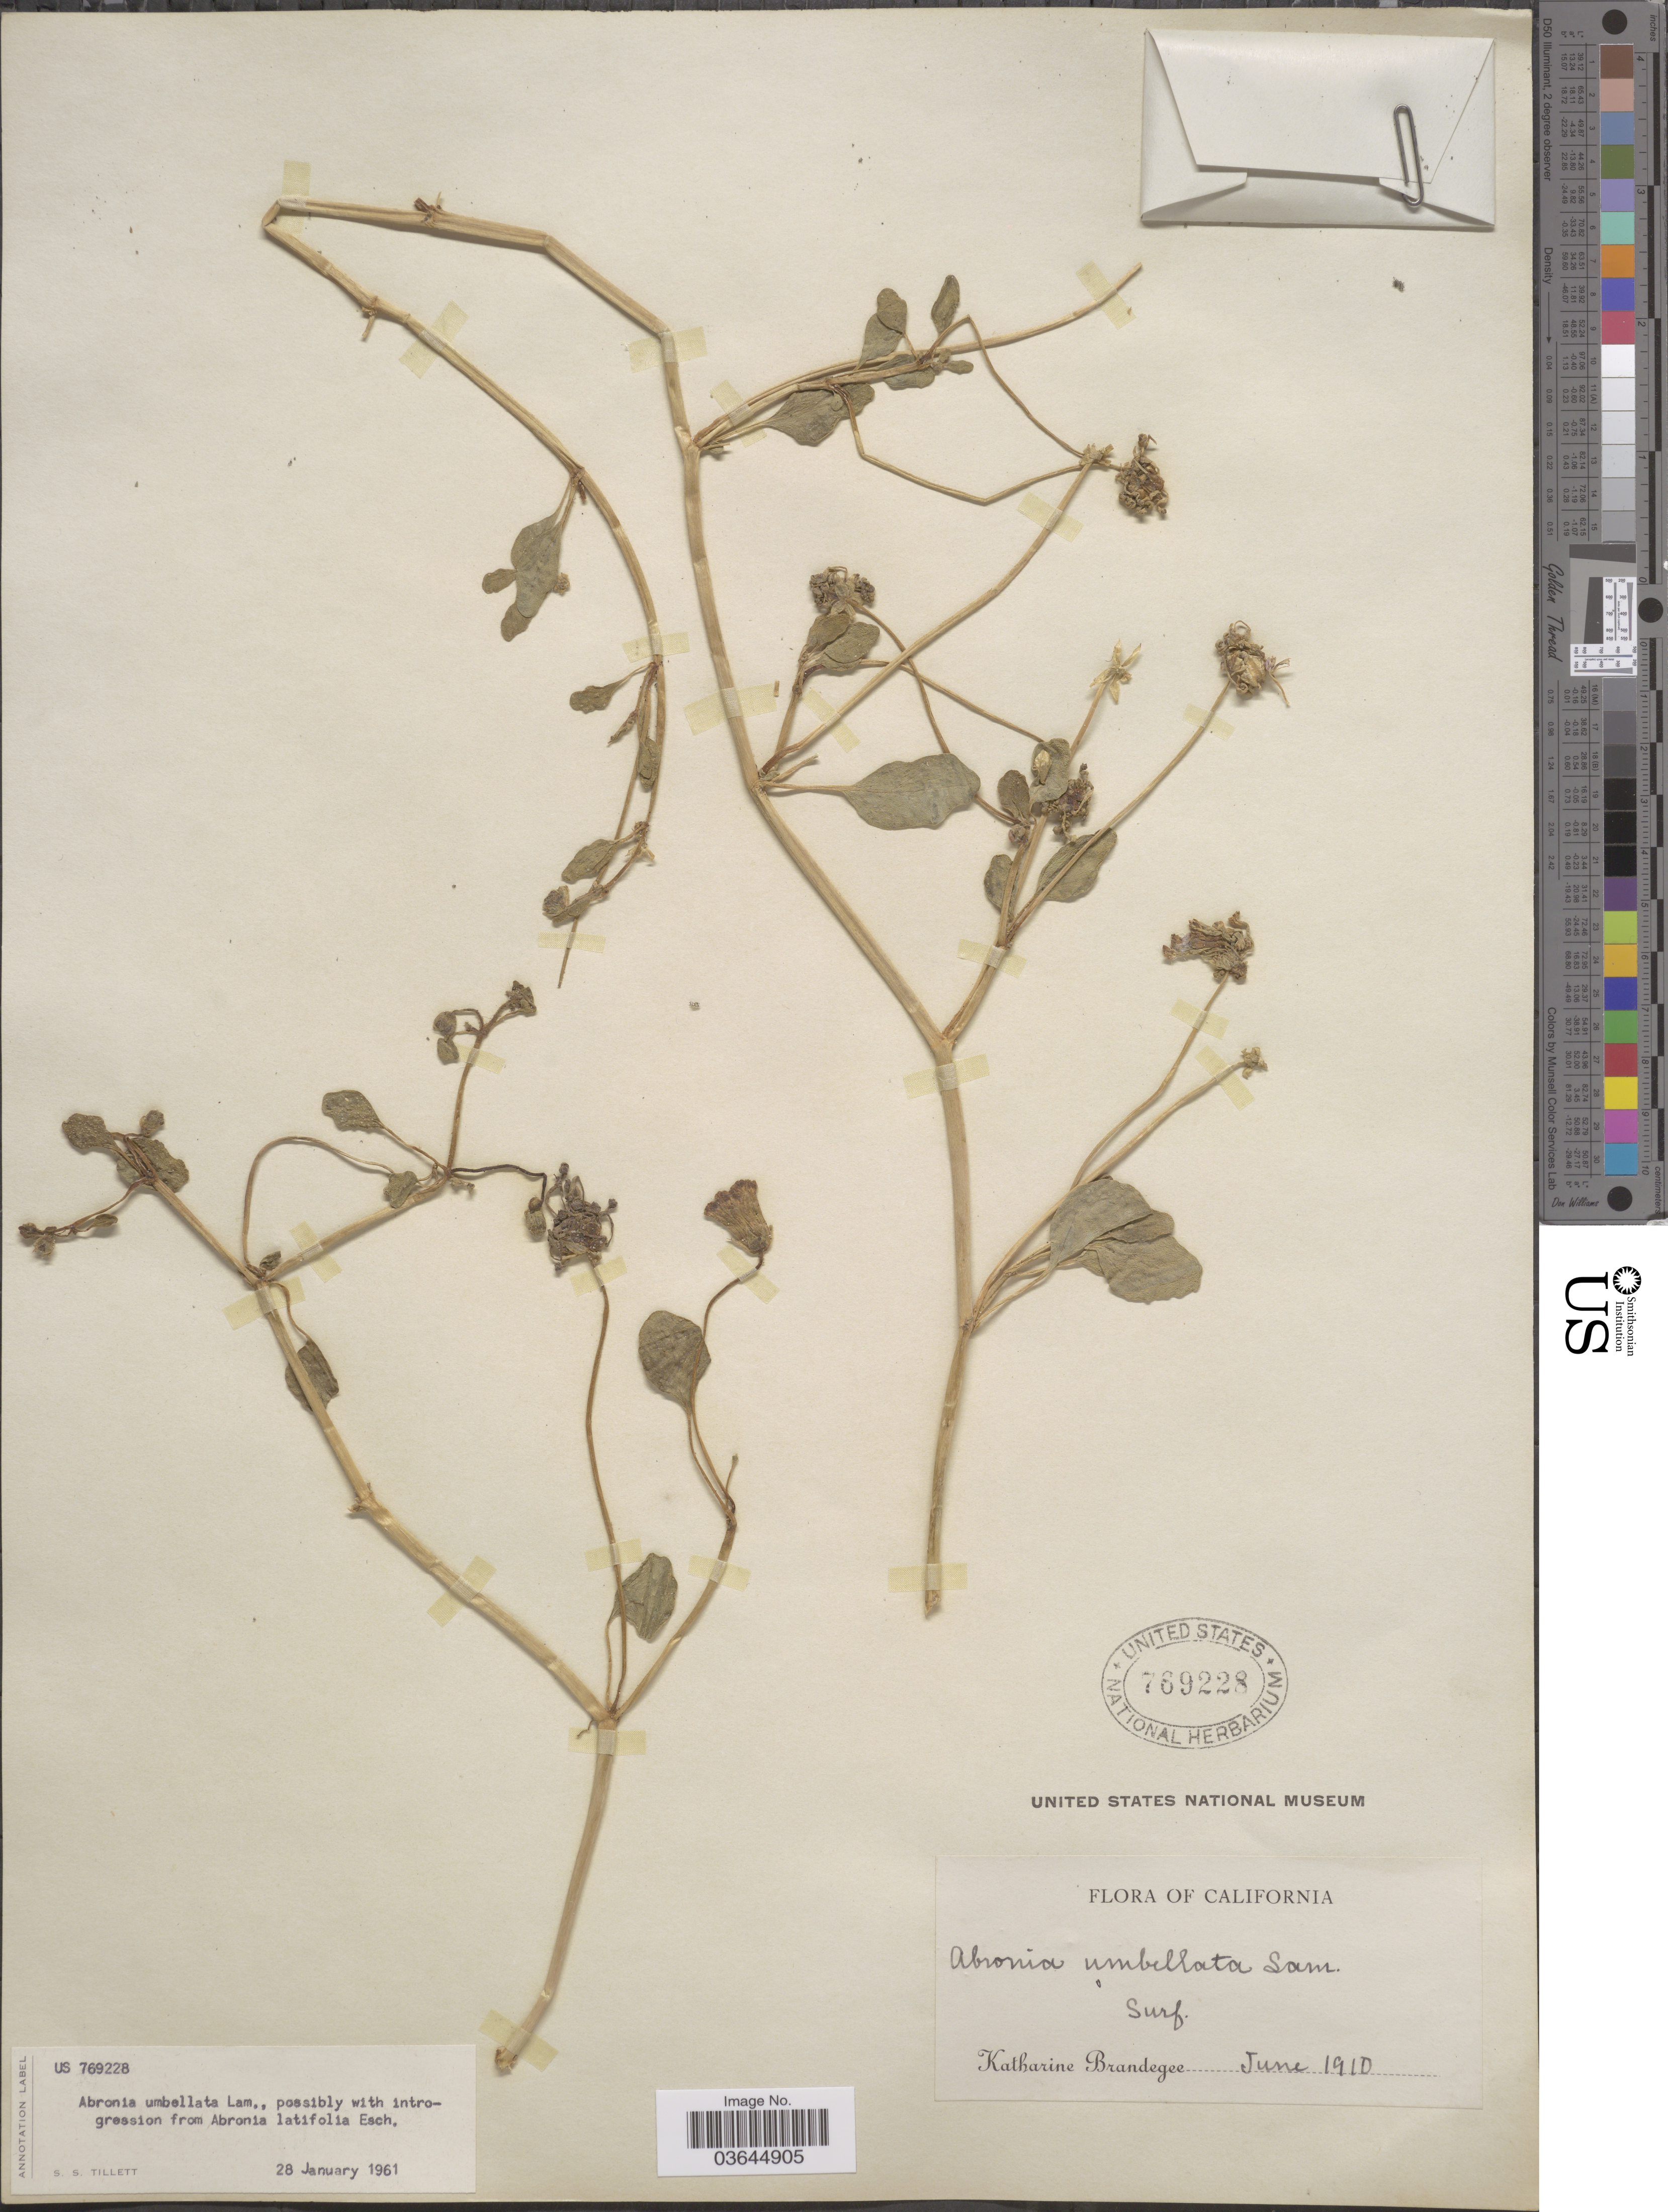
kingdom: Plantae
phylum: Tracheophyta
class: Magnoliopsida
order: Caryophyllales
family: Nyctaginaceae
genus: Abronia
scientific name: Abronia umbellata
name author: Lam.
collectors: M. K. Brandegee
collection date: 1910-06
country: United States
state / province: California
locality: Surf.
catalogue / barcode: US 769228